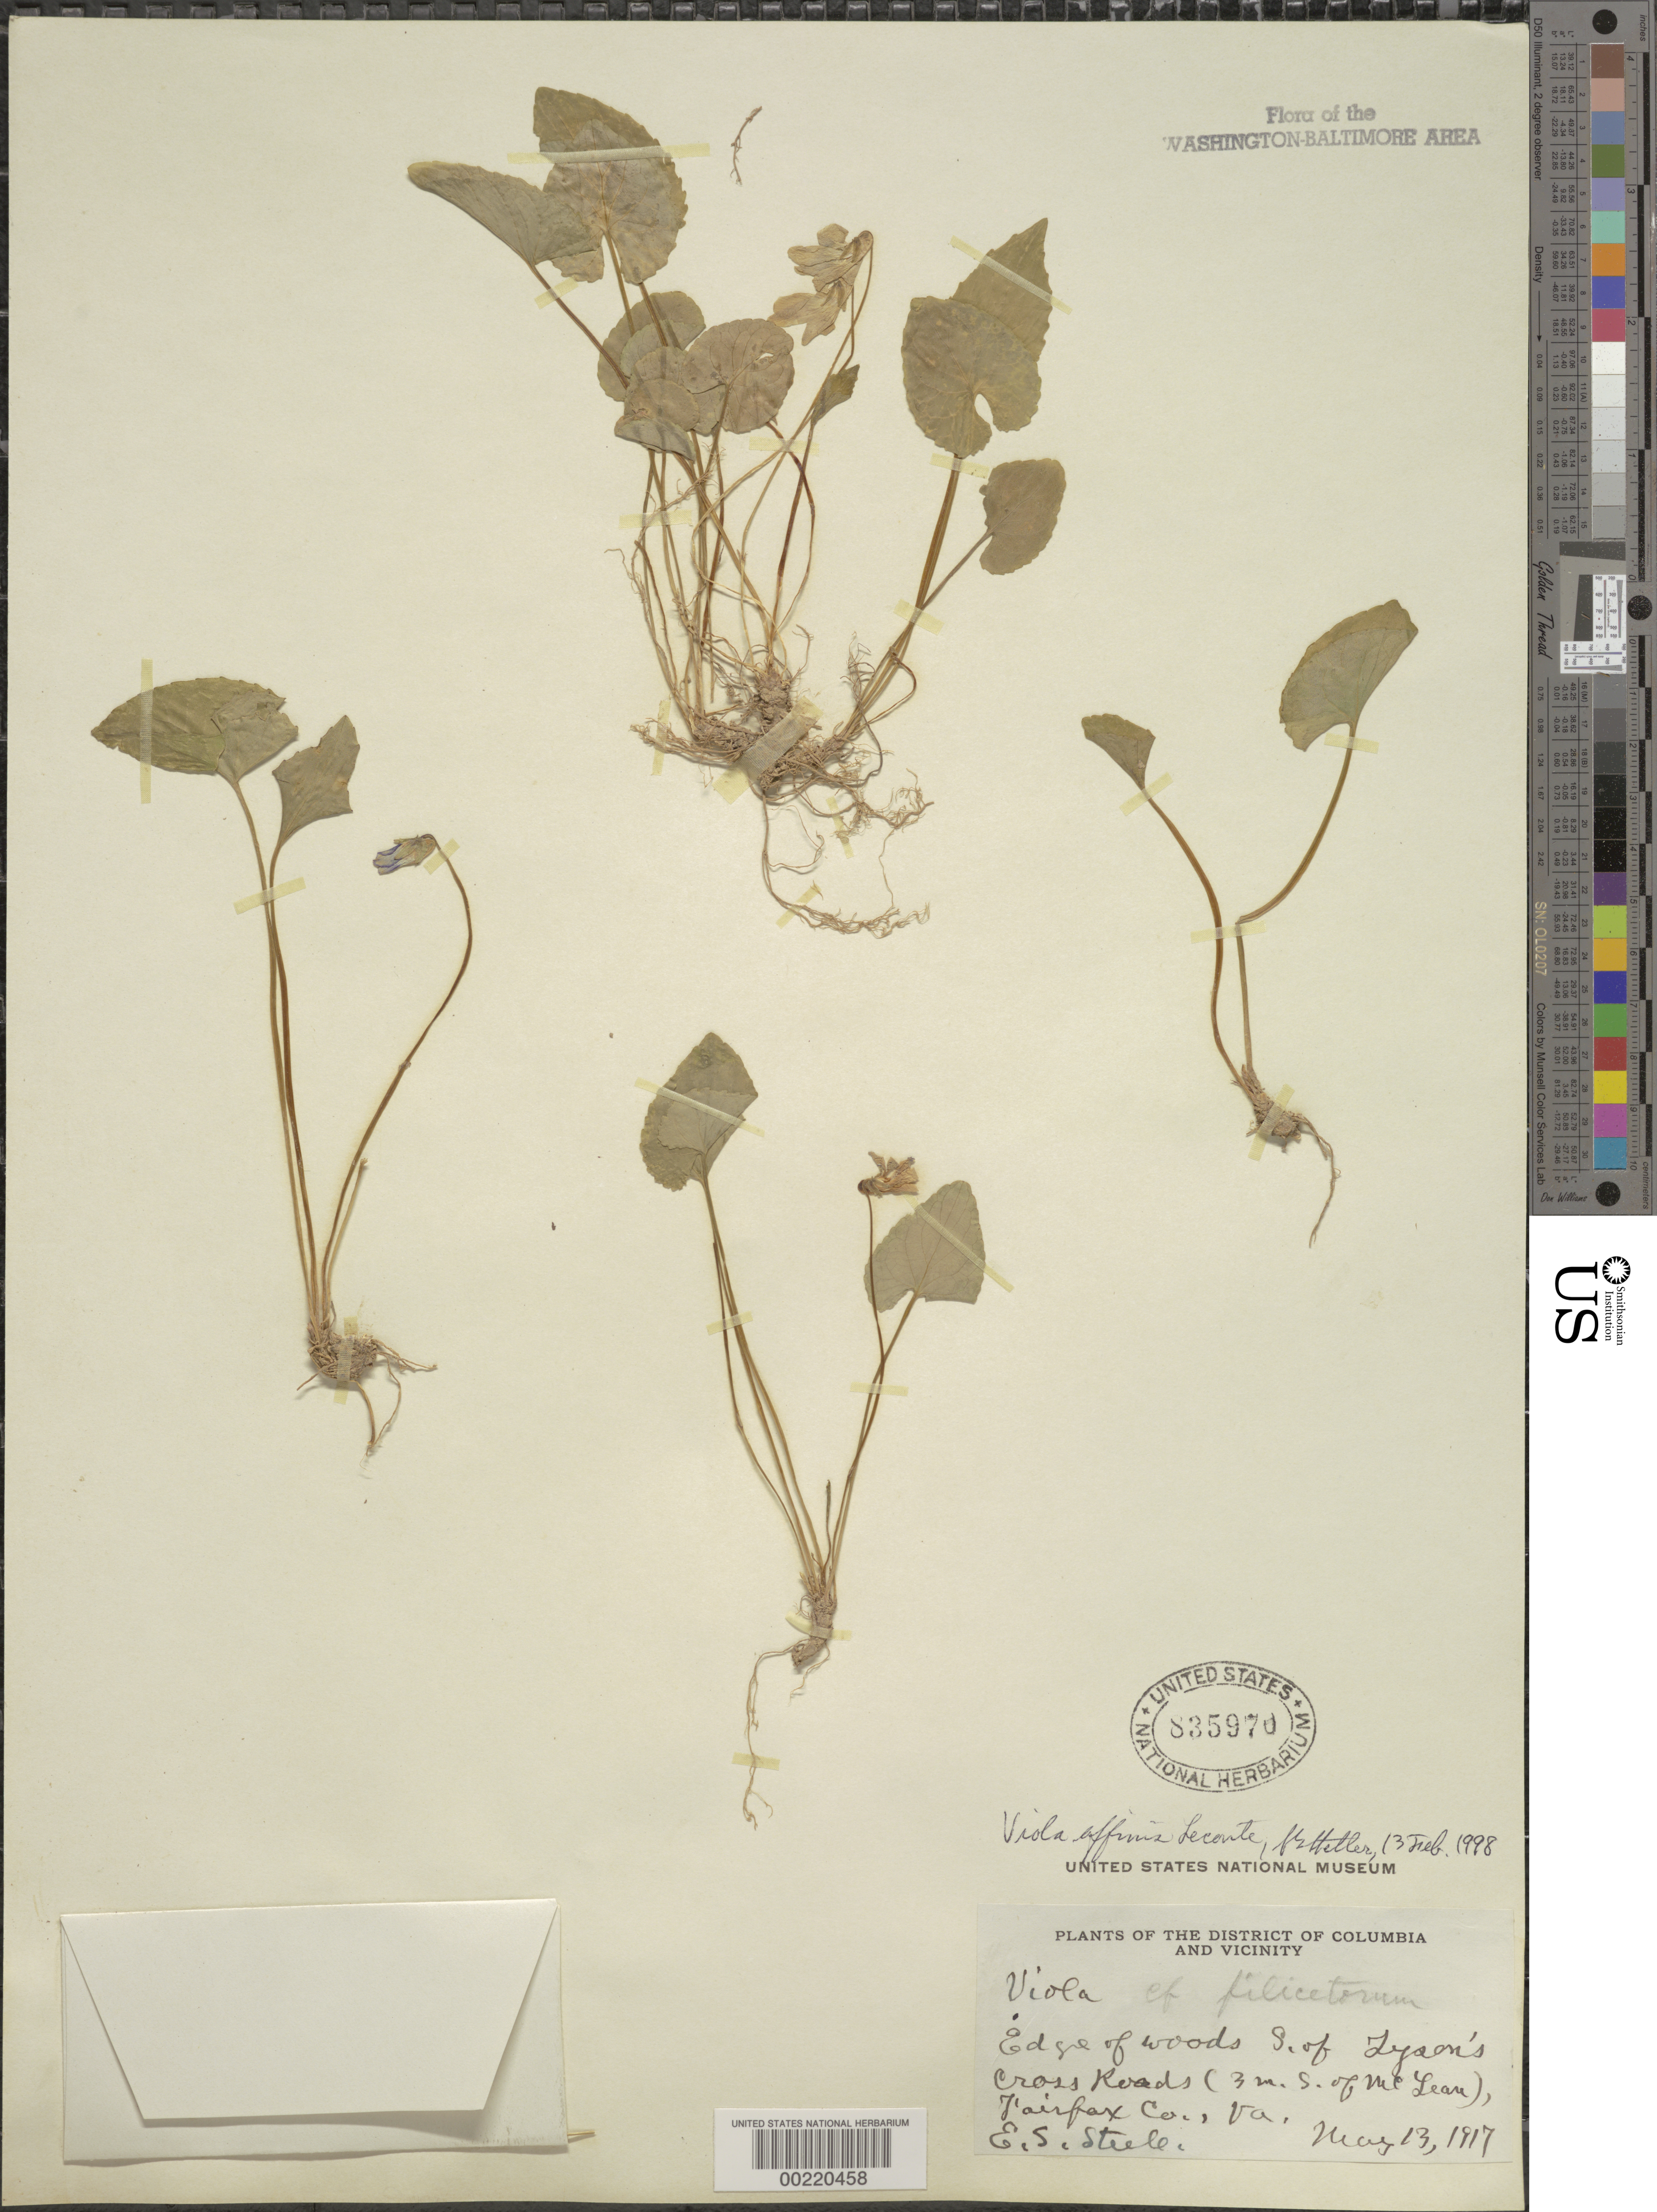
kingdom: Plantae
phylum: Tracheophyta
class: Magnoliopsida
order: Malpighiales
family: Violaceae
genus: Viola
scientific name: Viola sororia var. affinis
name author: (LeConte) McKinney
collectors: E. Steele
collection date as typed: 13 May 1917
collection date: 1917-05-13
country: United States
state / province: Virginia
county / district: Fairfax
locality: South of Tysons Cross Roads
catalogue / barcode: US 835970